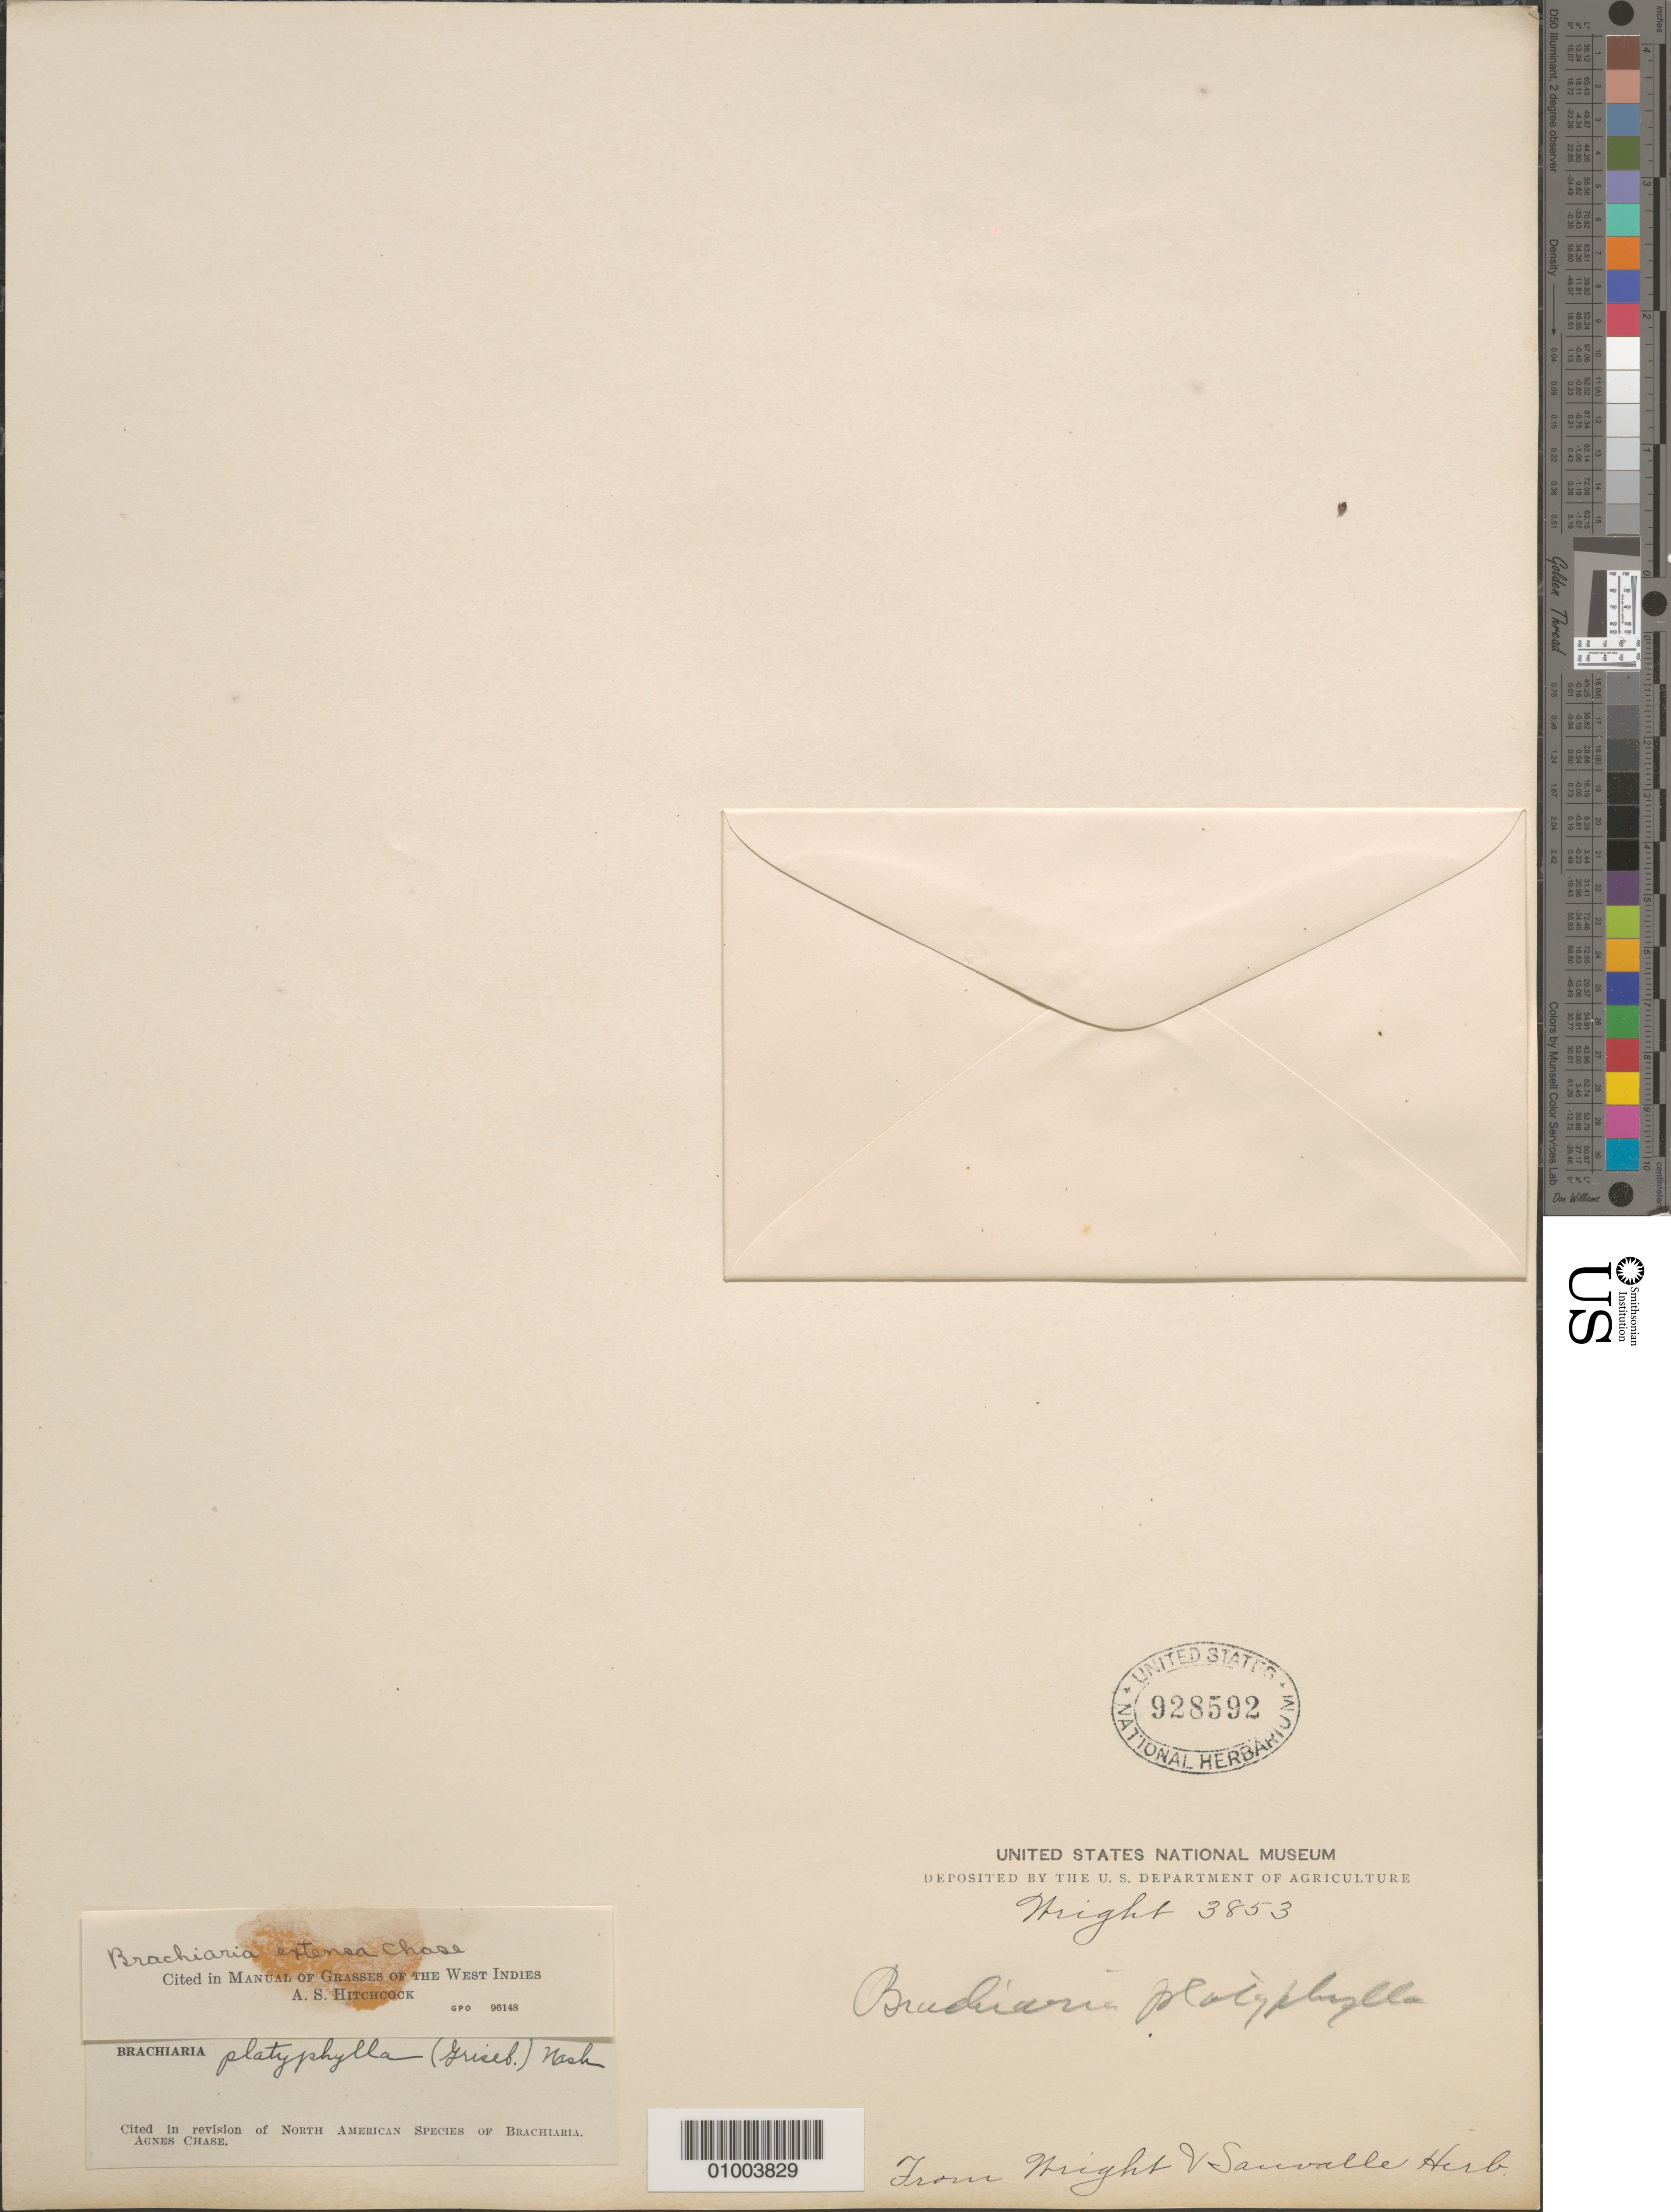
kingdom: Plantae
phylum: Tracheophyta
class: Liliopsida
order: Poales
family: Poaceae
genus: Urochloa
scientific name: Urochloa platyphylla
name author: (Munro ex C. Wright) R.D. Webster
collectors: C. Wright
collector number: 3853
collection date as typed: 1800 to 1899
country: Cuba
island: Cuba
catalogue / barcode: US 928592